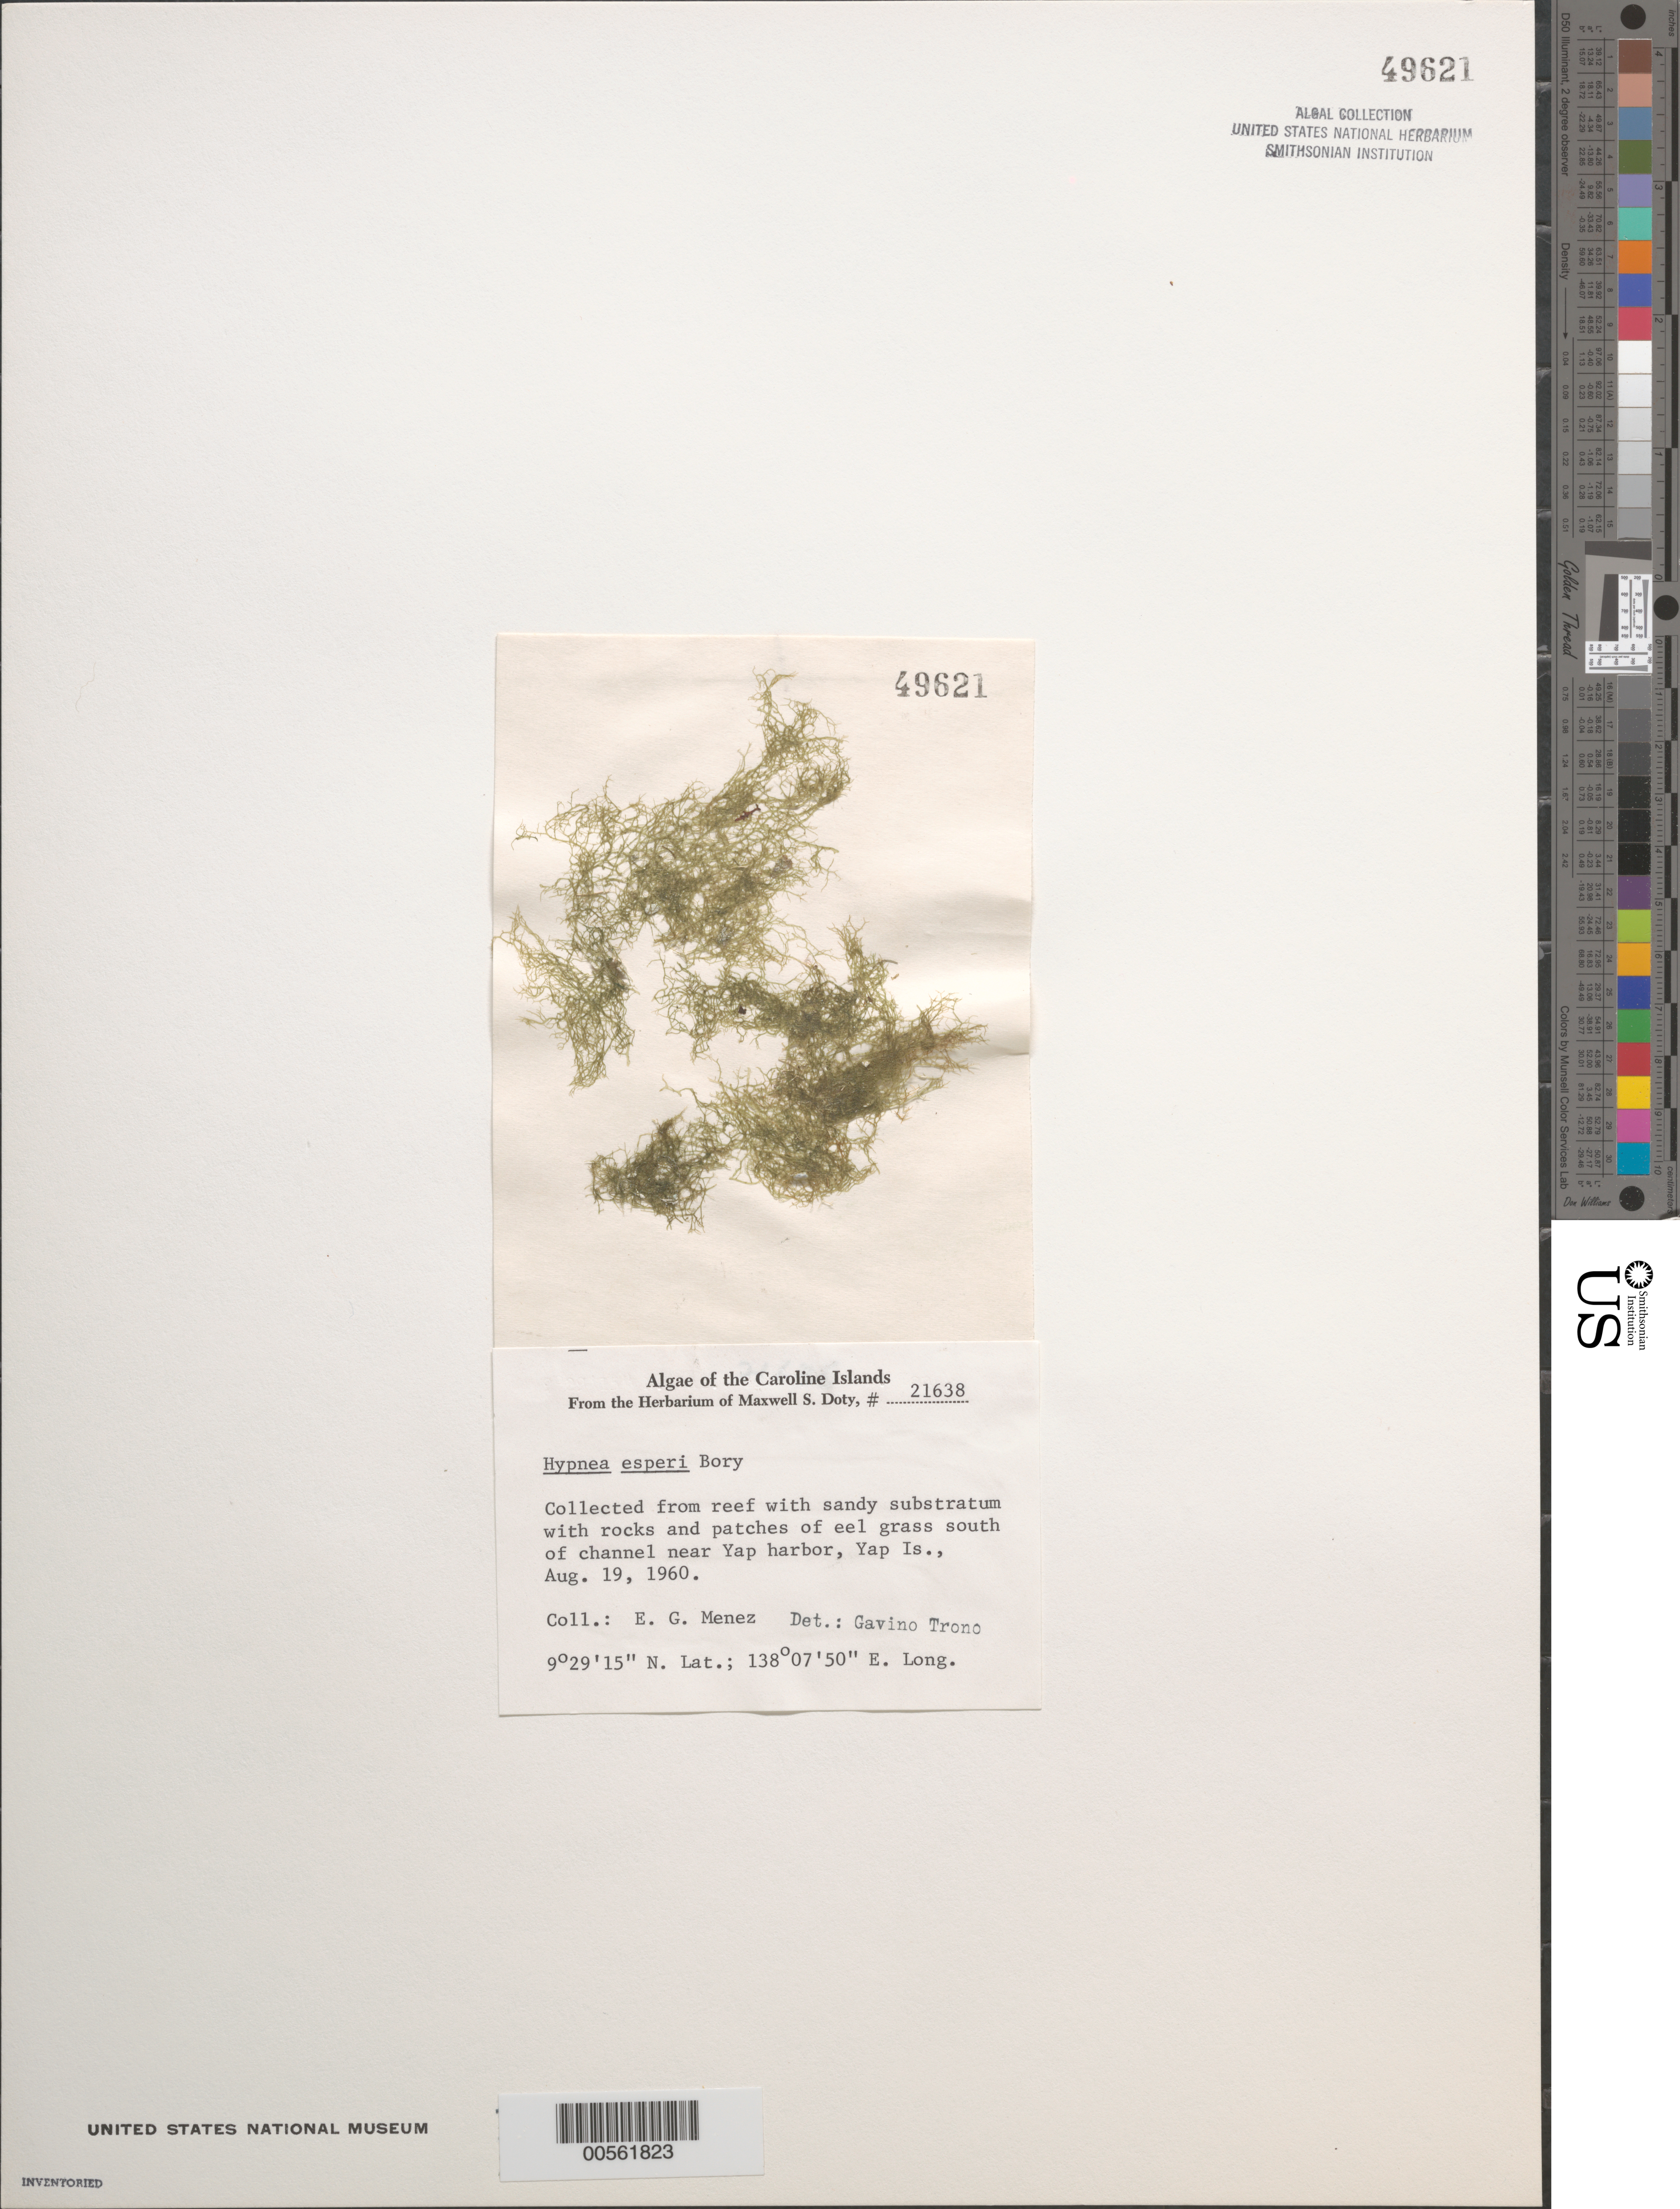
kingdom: Plantae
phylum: Rhodophyta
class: Florideophyceae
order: Gigartinales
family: Cystocloniaceae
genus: Hypnea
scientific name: Hypnea esperi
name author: Bory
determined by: Trono, Gavino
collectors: Meñez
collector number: MSD 21638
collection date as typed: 19 Aug 1960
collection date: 1960-08-19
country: Micronesia, Federated States of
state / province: Yap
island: Yap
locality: South of channel near Yap Harbor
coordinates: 9 29' 15" N. Lat., 138 07' 50" E. Long.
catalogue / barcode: US 49621